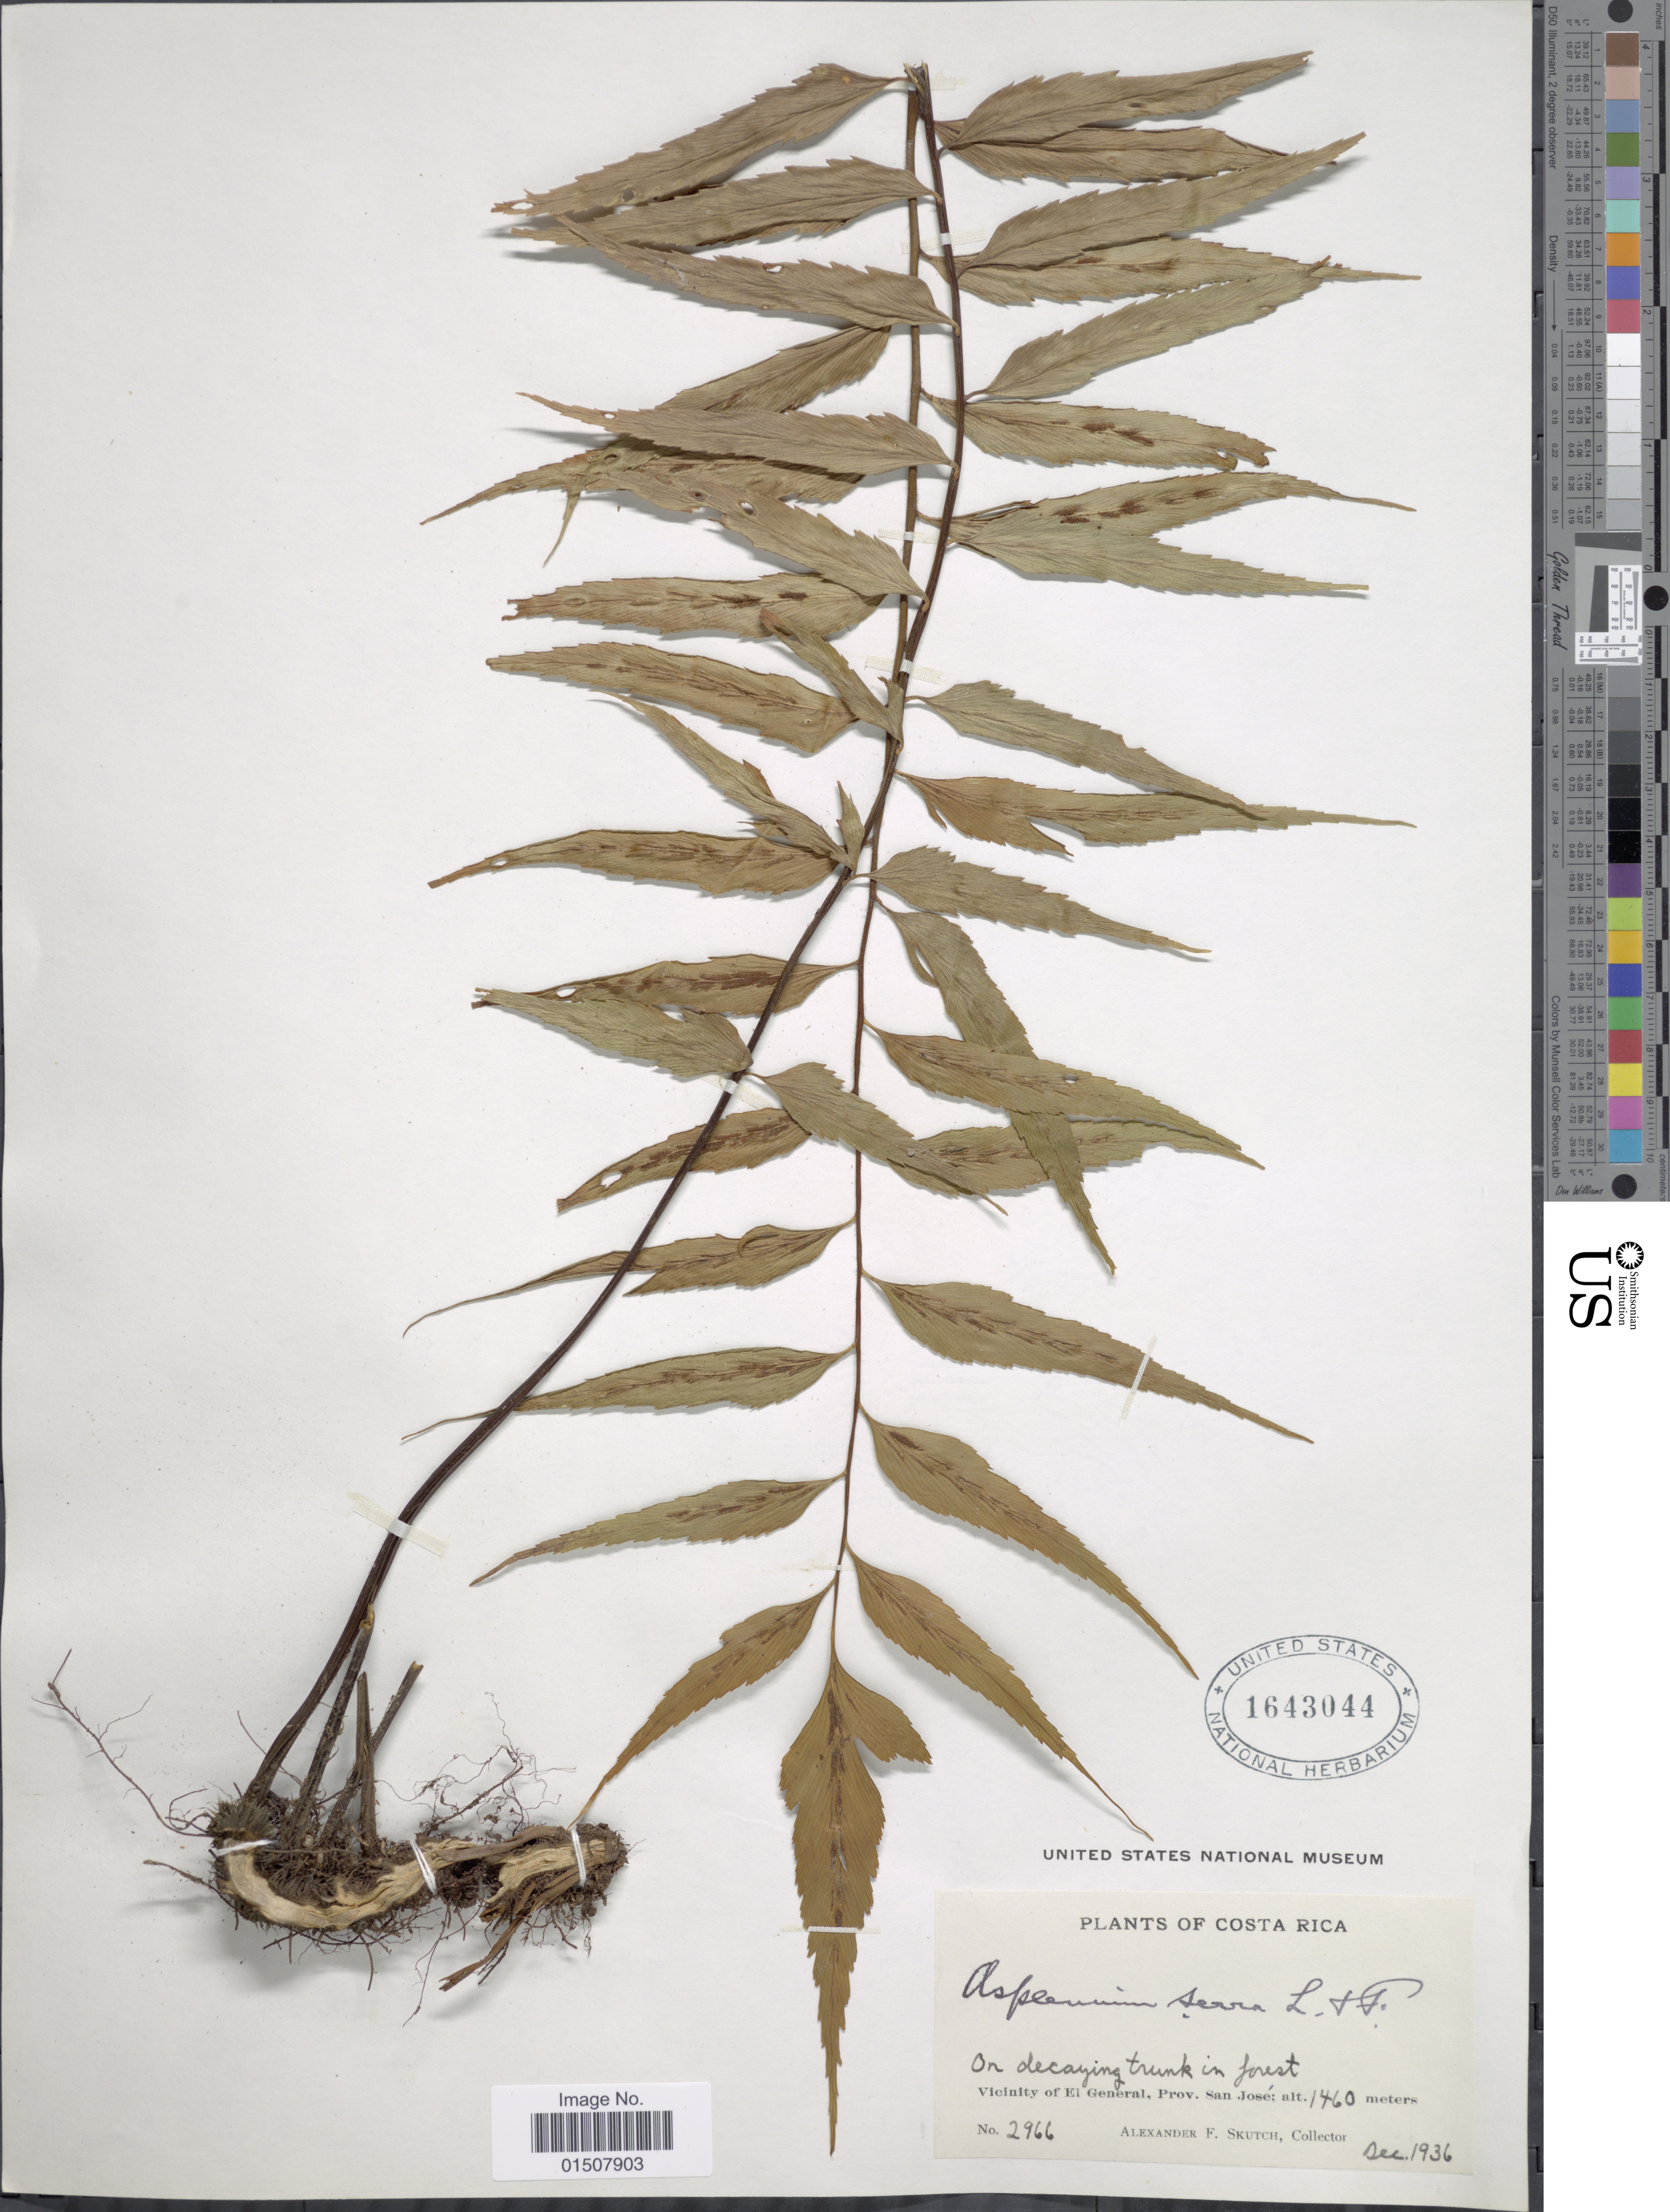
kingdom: Plantae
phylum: Tracheophyta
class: Polypodiopsida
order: Polypodiales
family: Aspleniaceae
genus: Asplenium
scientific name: Asplenium serra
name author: Langsd. & Fisch.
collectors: A. F. Skutch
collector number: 2966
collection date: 1936-12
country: Costa Rica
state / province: San José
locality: Vicinity of El General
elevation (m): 1460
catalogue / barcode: US 1643044